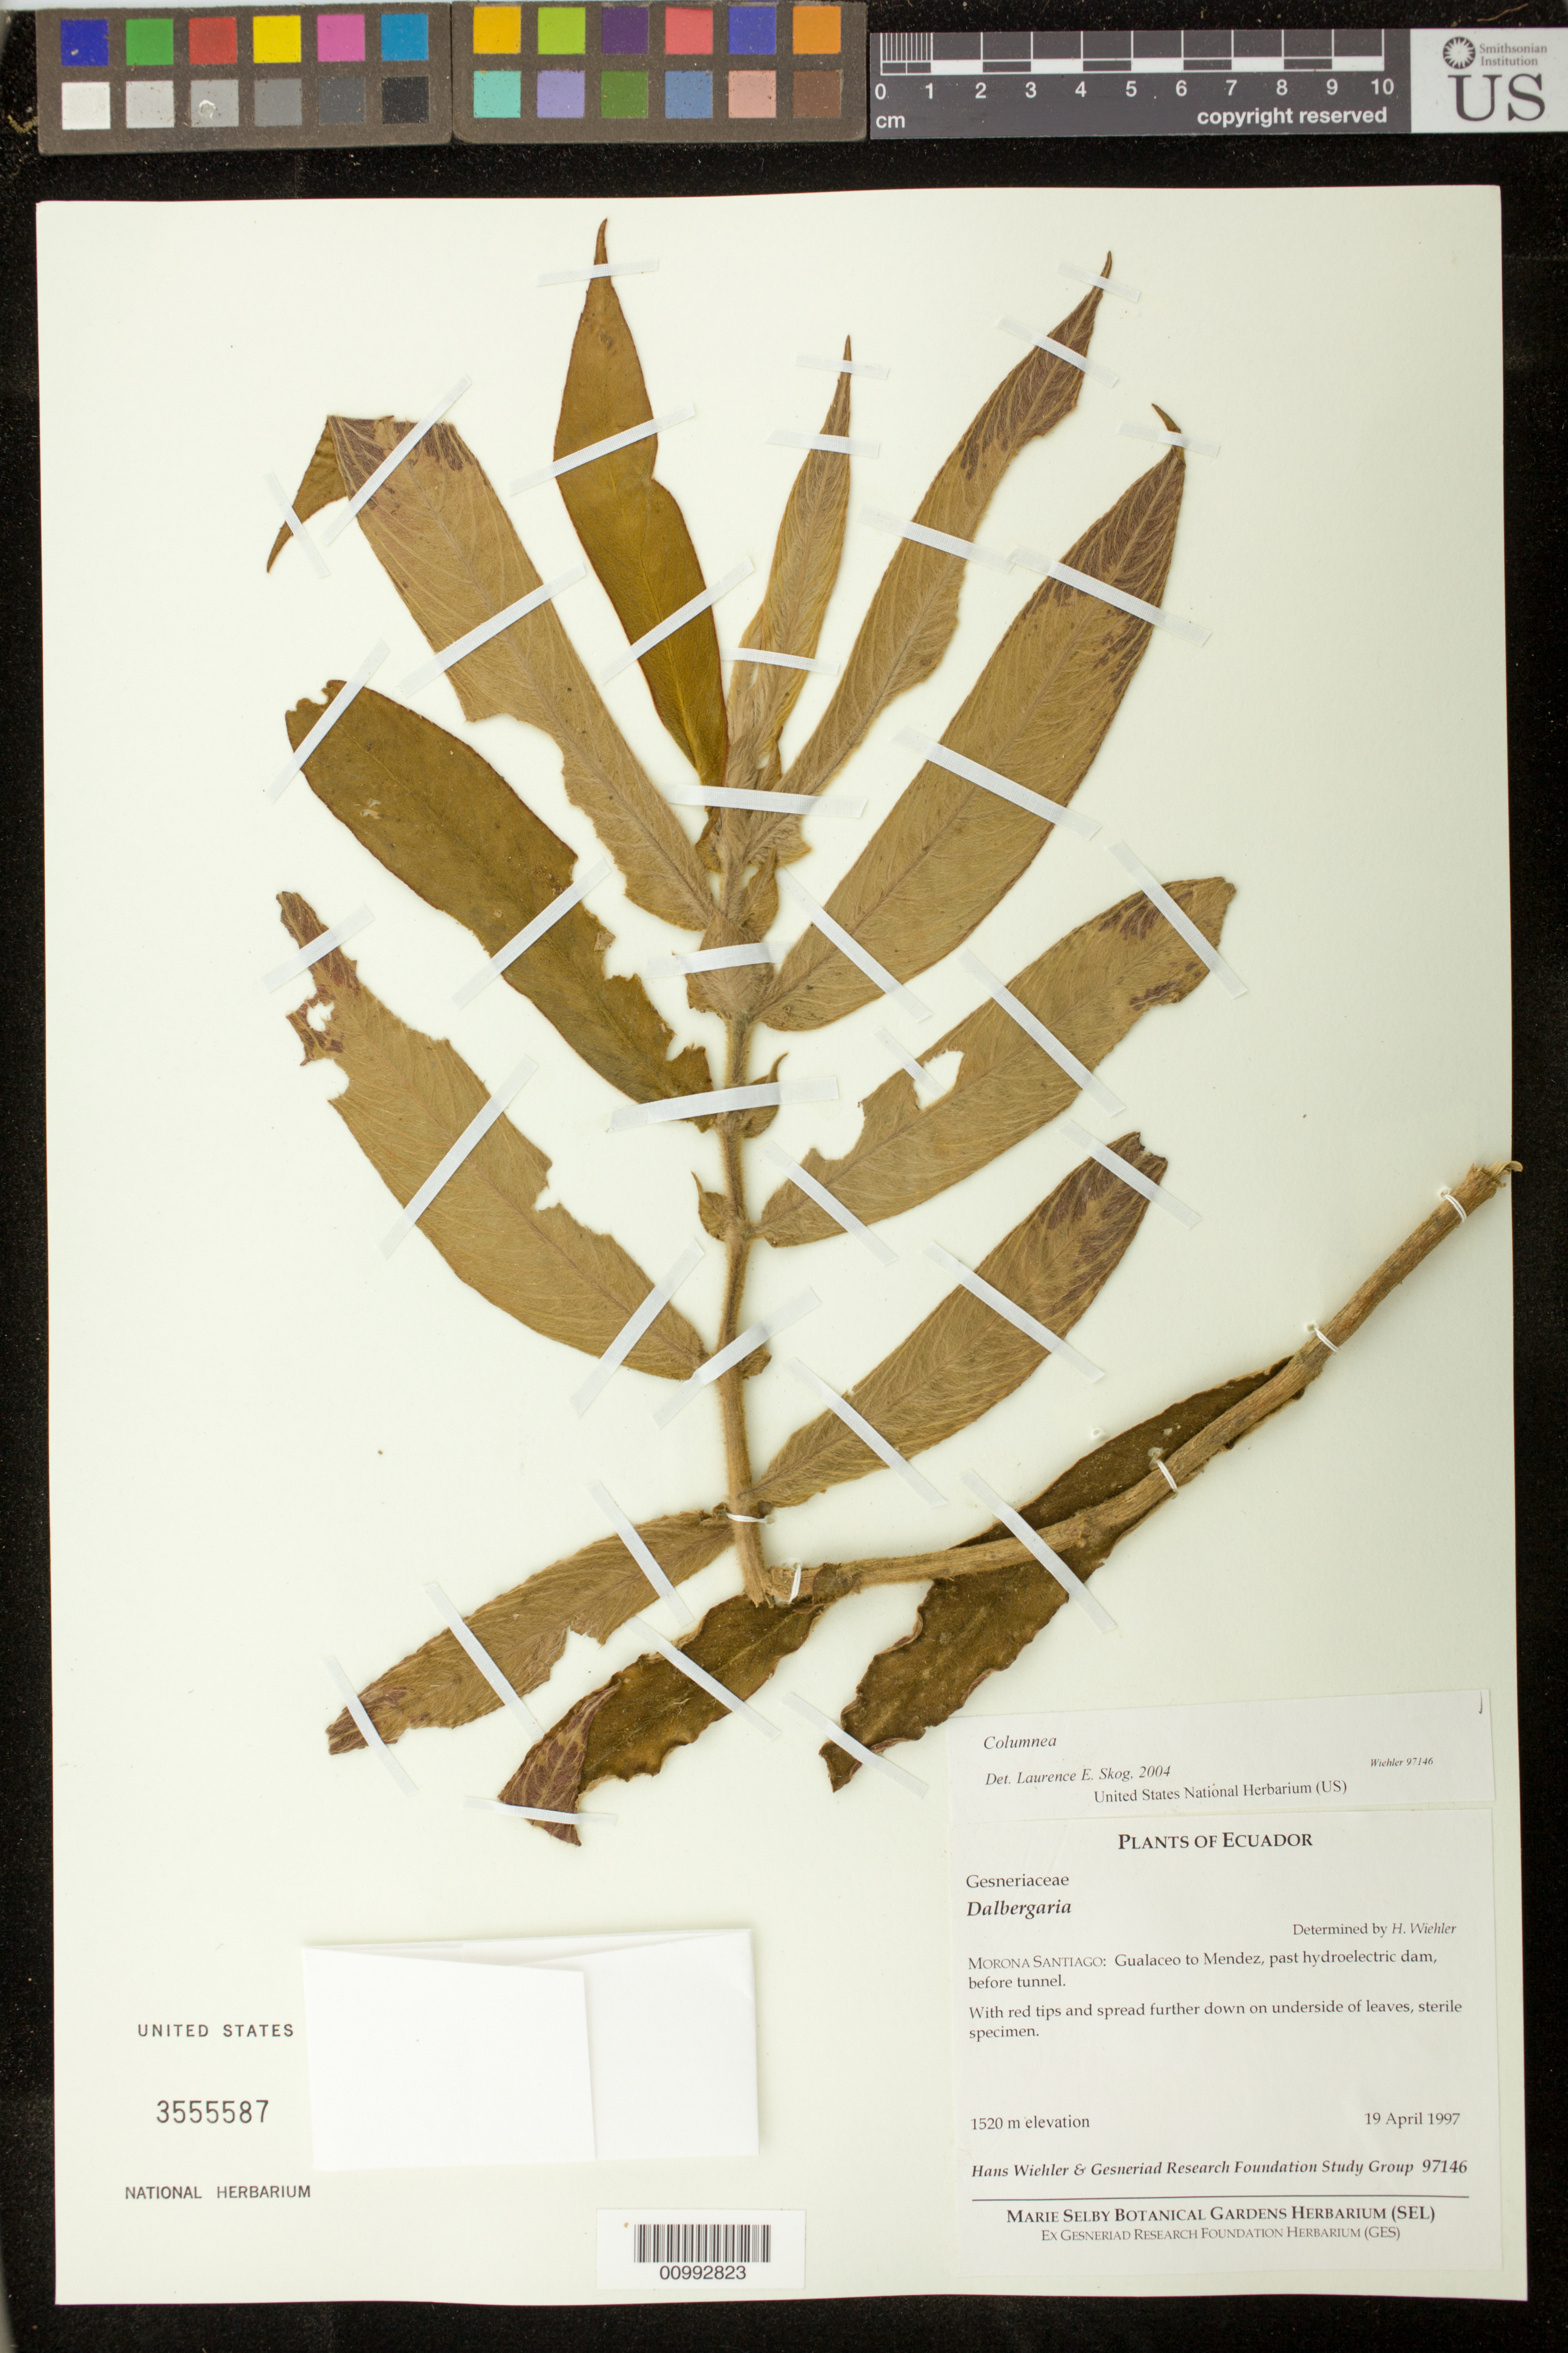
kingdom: Plantae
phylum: Tracheophyta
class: Magnoliopsida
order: Lamiales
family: Gesneriaceae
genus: Columnea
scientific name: Columnea sp.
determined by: Skog, Laurence E.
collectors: H. J. Wiehler & GRF Study Group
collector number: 97146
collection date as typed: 19 Apr 1997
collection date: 1997-04-19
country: Ecuador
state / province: Morona-Santiago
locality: Morona-Santiago: Gualaceo to Mendez, past hydroelectric dam, before tunnel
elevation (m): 1520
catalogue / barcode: US 3555587